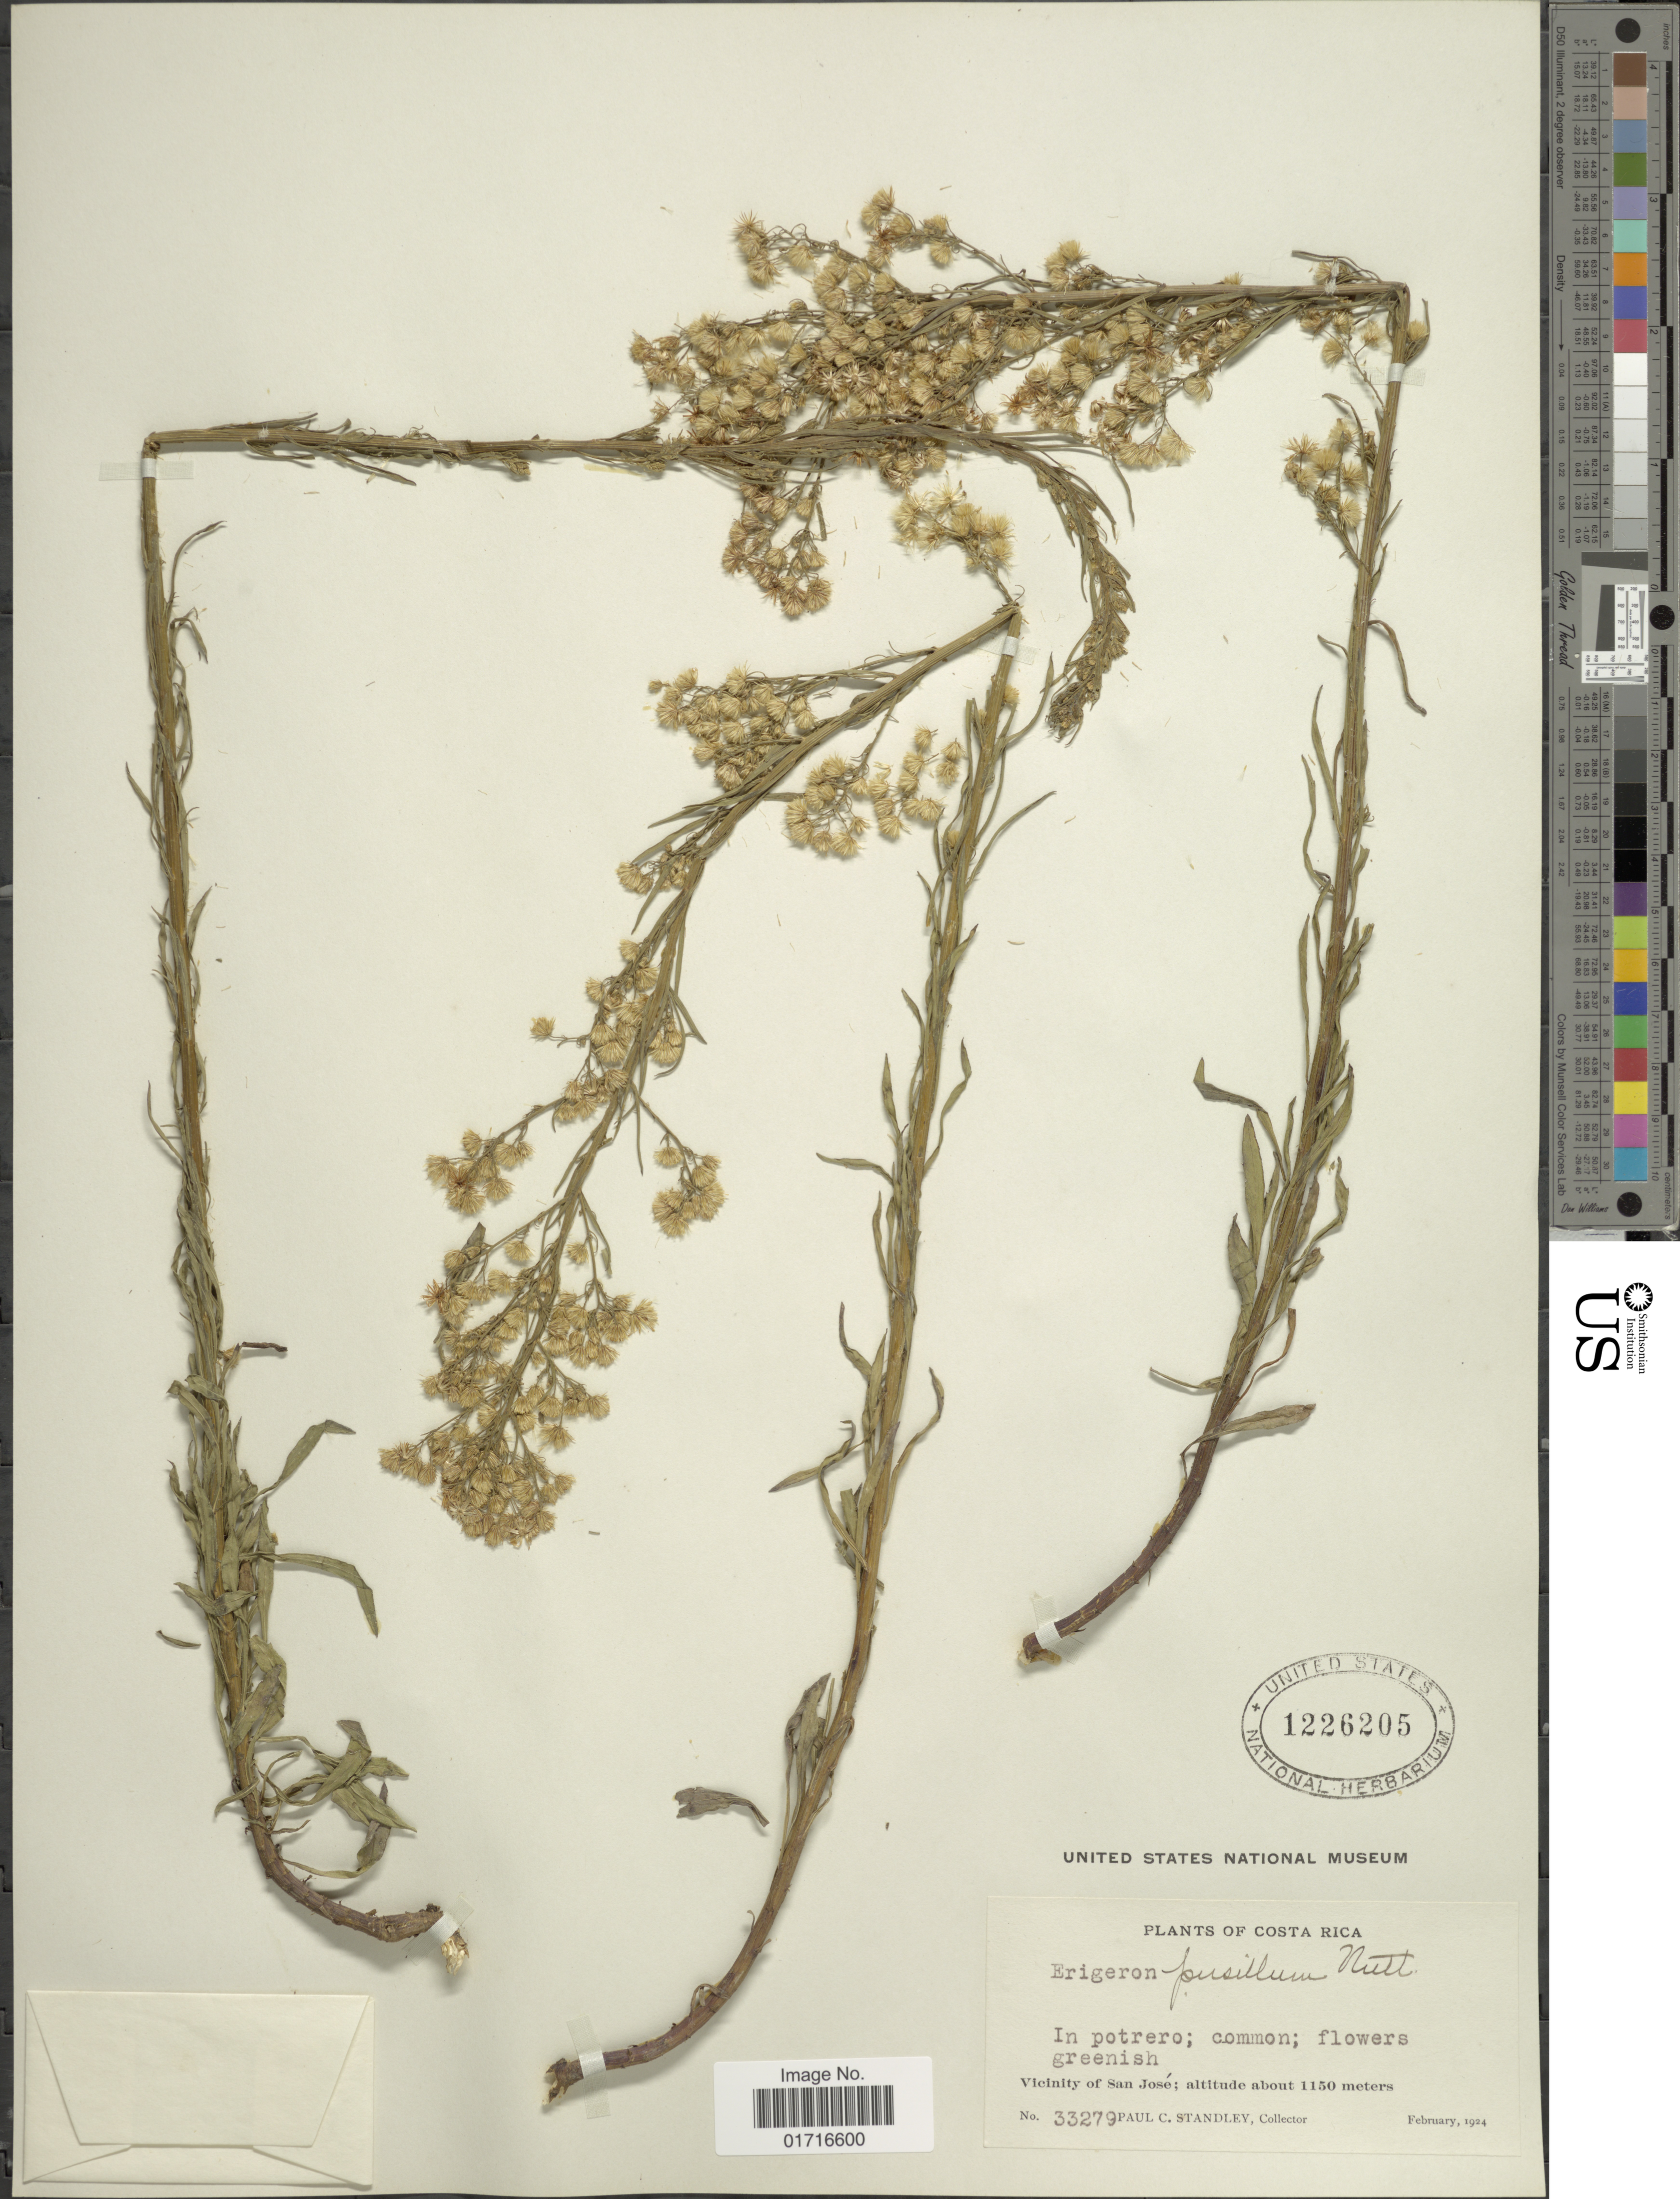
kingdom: Plantae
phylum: Tracheophyta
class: Magnoliopsida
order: Asterales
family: Asteraceae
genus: Conyza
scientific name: Conyza pusilla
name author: Houtt.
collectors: P. C. Standley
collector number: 33279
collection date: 1924-02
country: Costa Rica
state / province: San José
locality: Costa Rica. Vicinity of San Jose,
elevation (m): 1150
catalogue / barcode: US 1226205